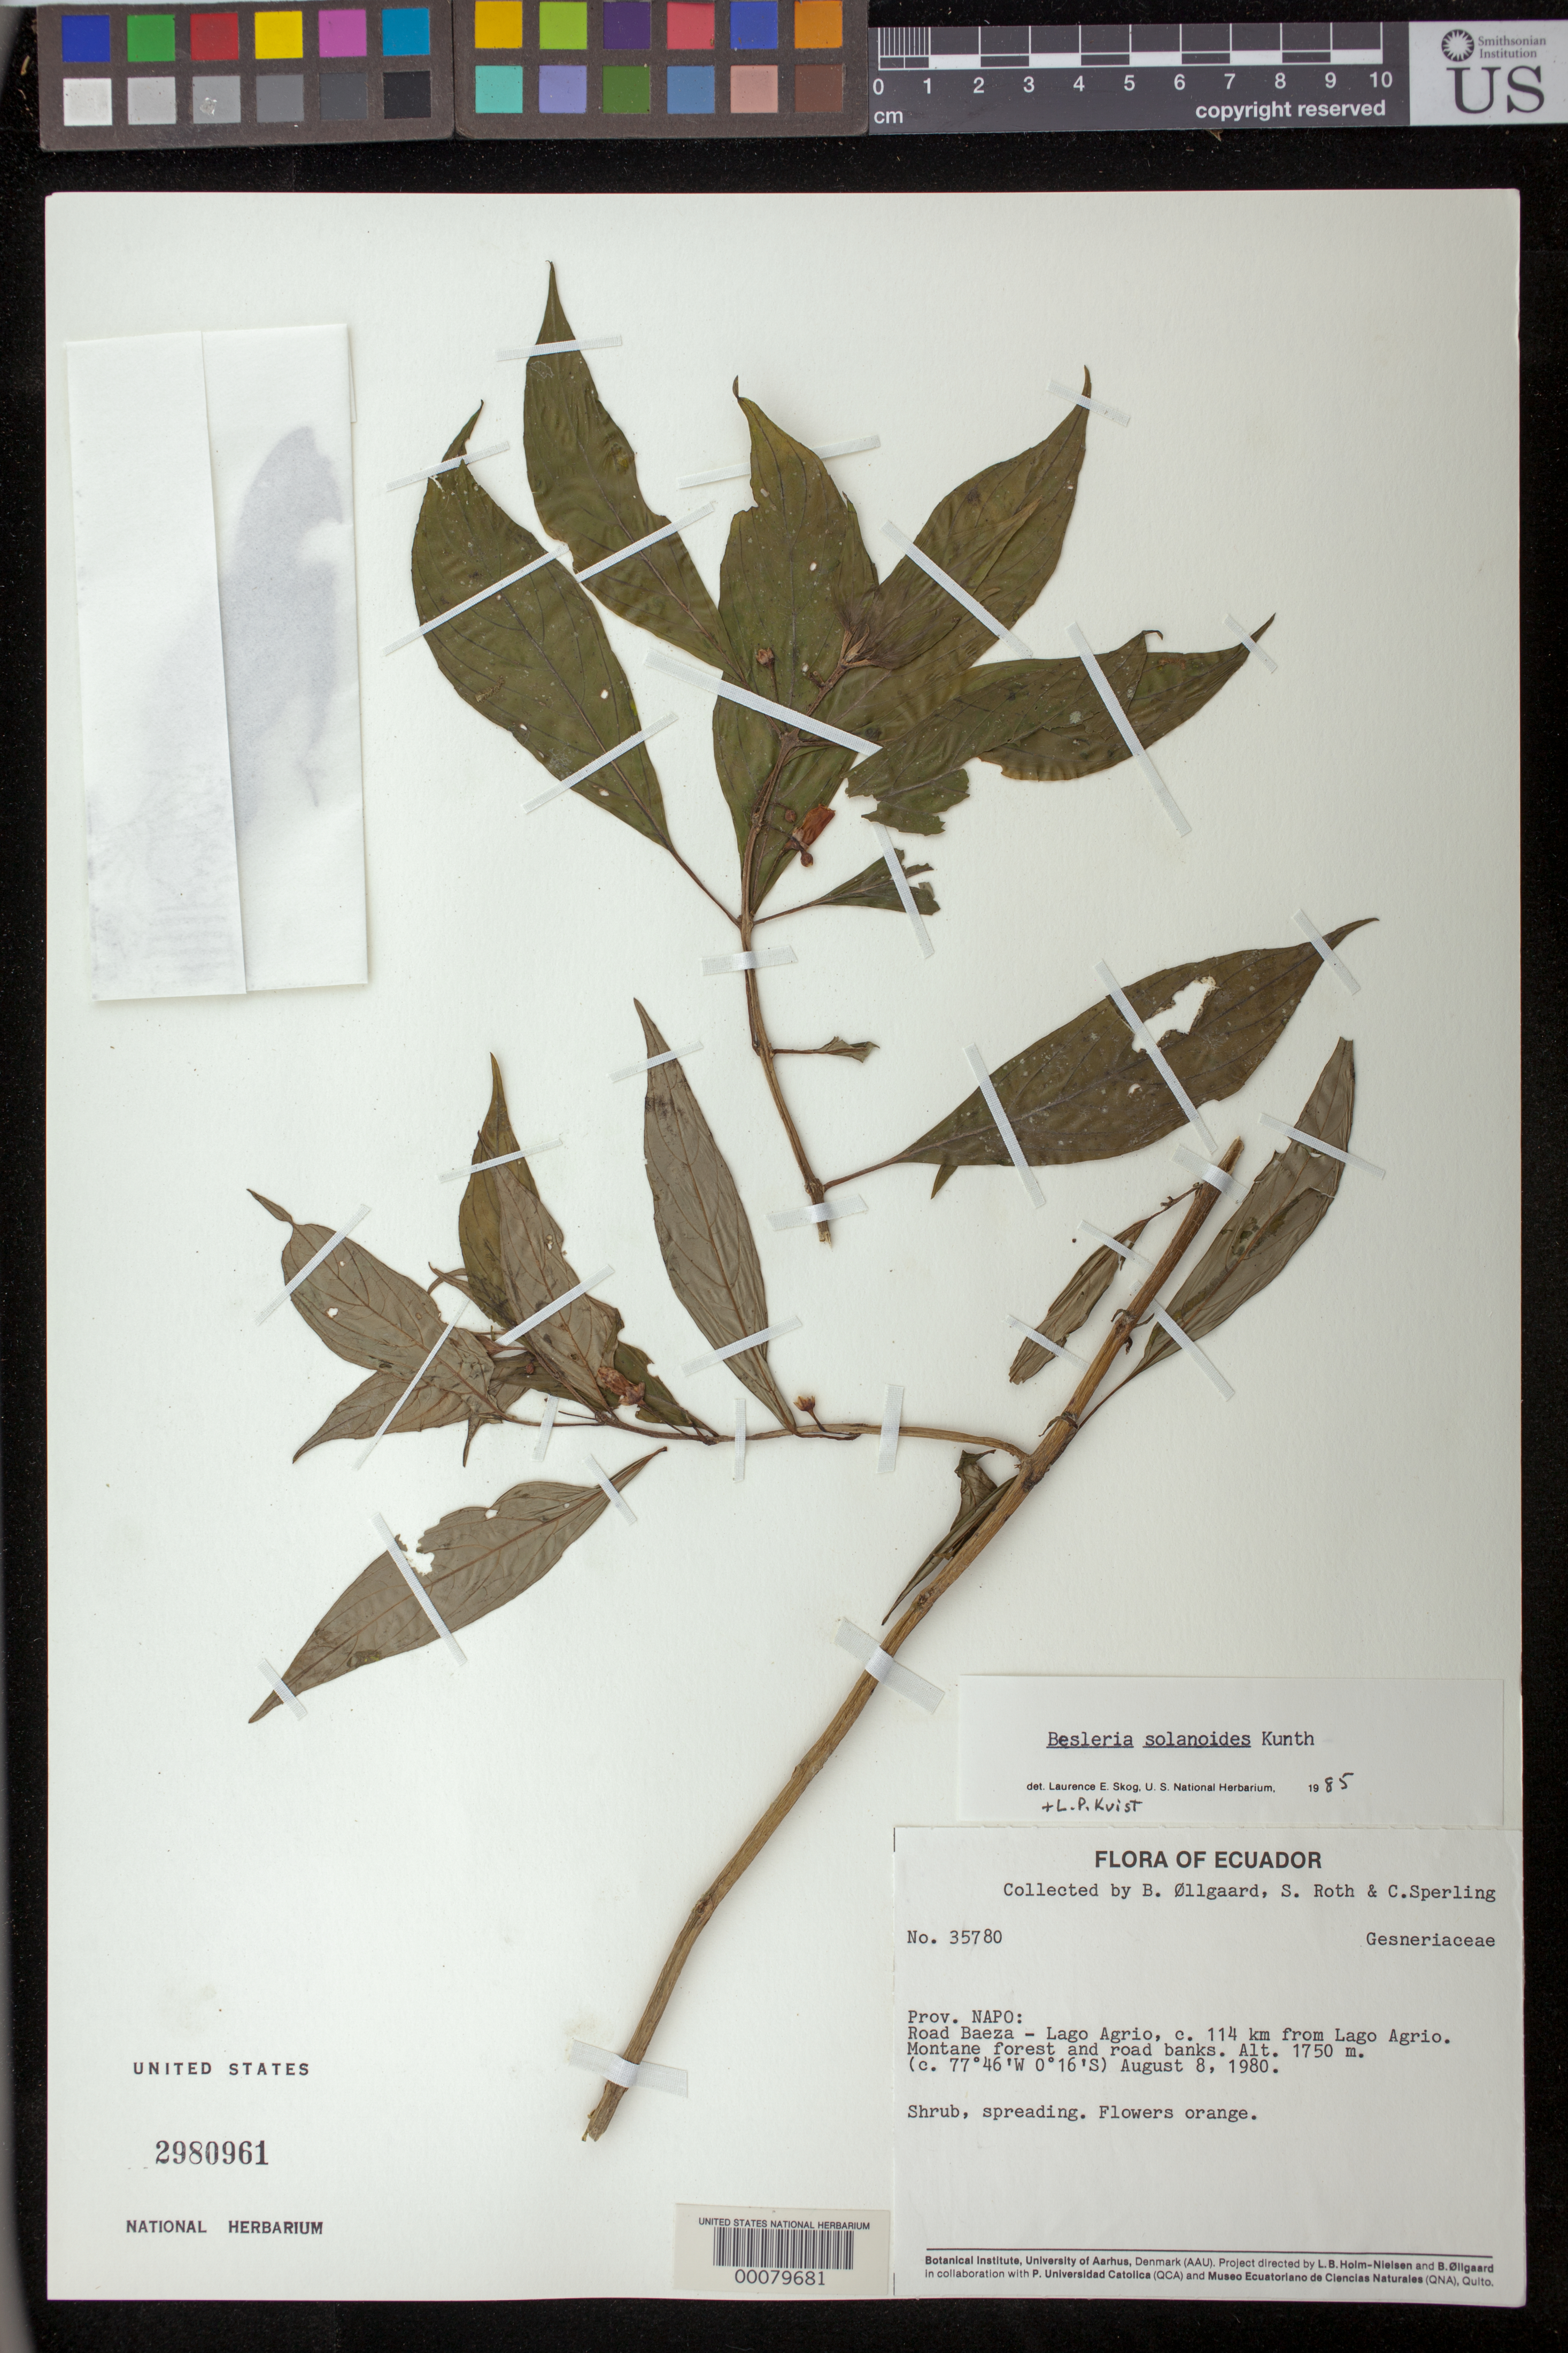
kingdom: Plantae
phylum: Tracheophyta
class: Magnoliopsida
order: Lamiales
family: Gesneriaceae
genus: Besleria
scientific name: Besleria solanoides var. solanoides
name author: Kunth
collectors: B. Øllgaard & et al.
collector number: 35780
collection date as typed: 08 Aug 1980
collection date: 1980-08-08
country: Ecuador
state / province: Napo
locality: Road Baeza - Lago Agrio, about 114 km from Lago Agrio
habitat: Montane forest and road banks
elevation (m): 1750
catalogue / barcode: US 2980961